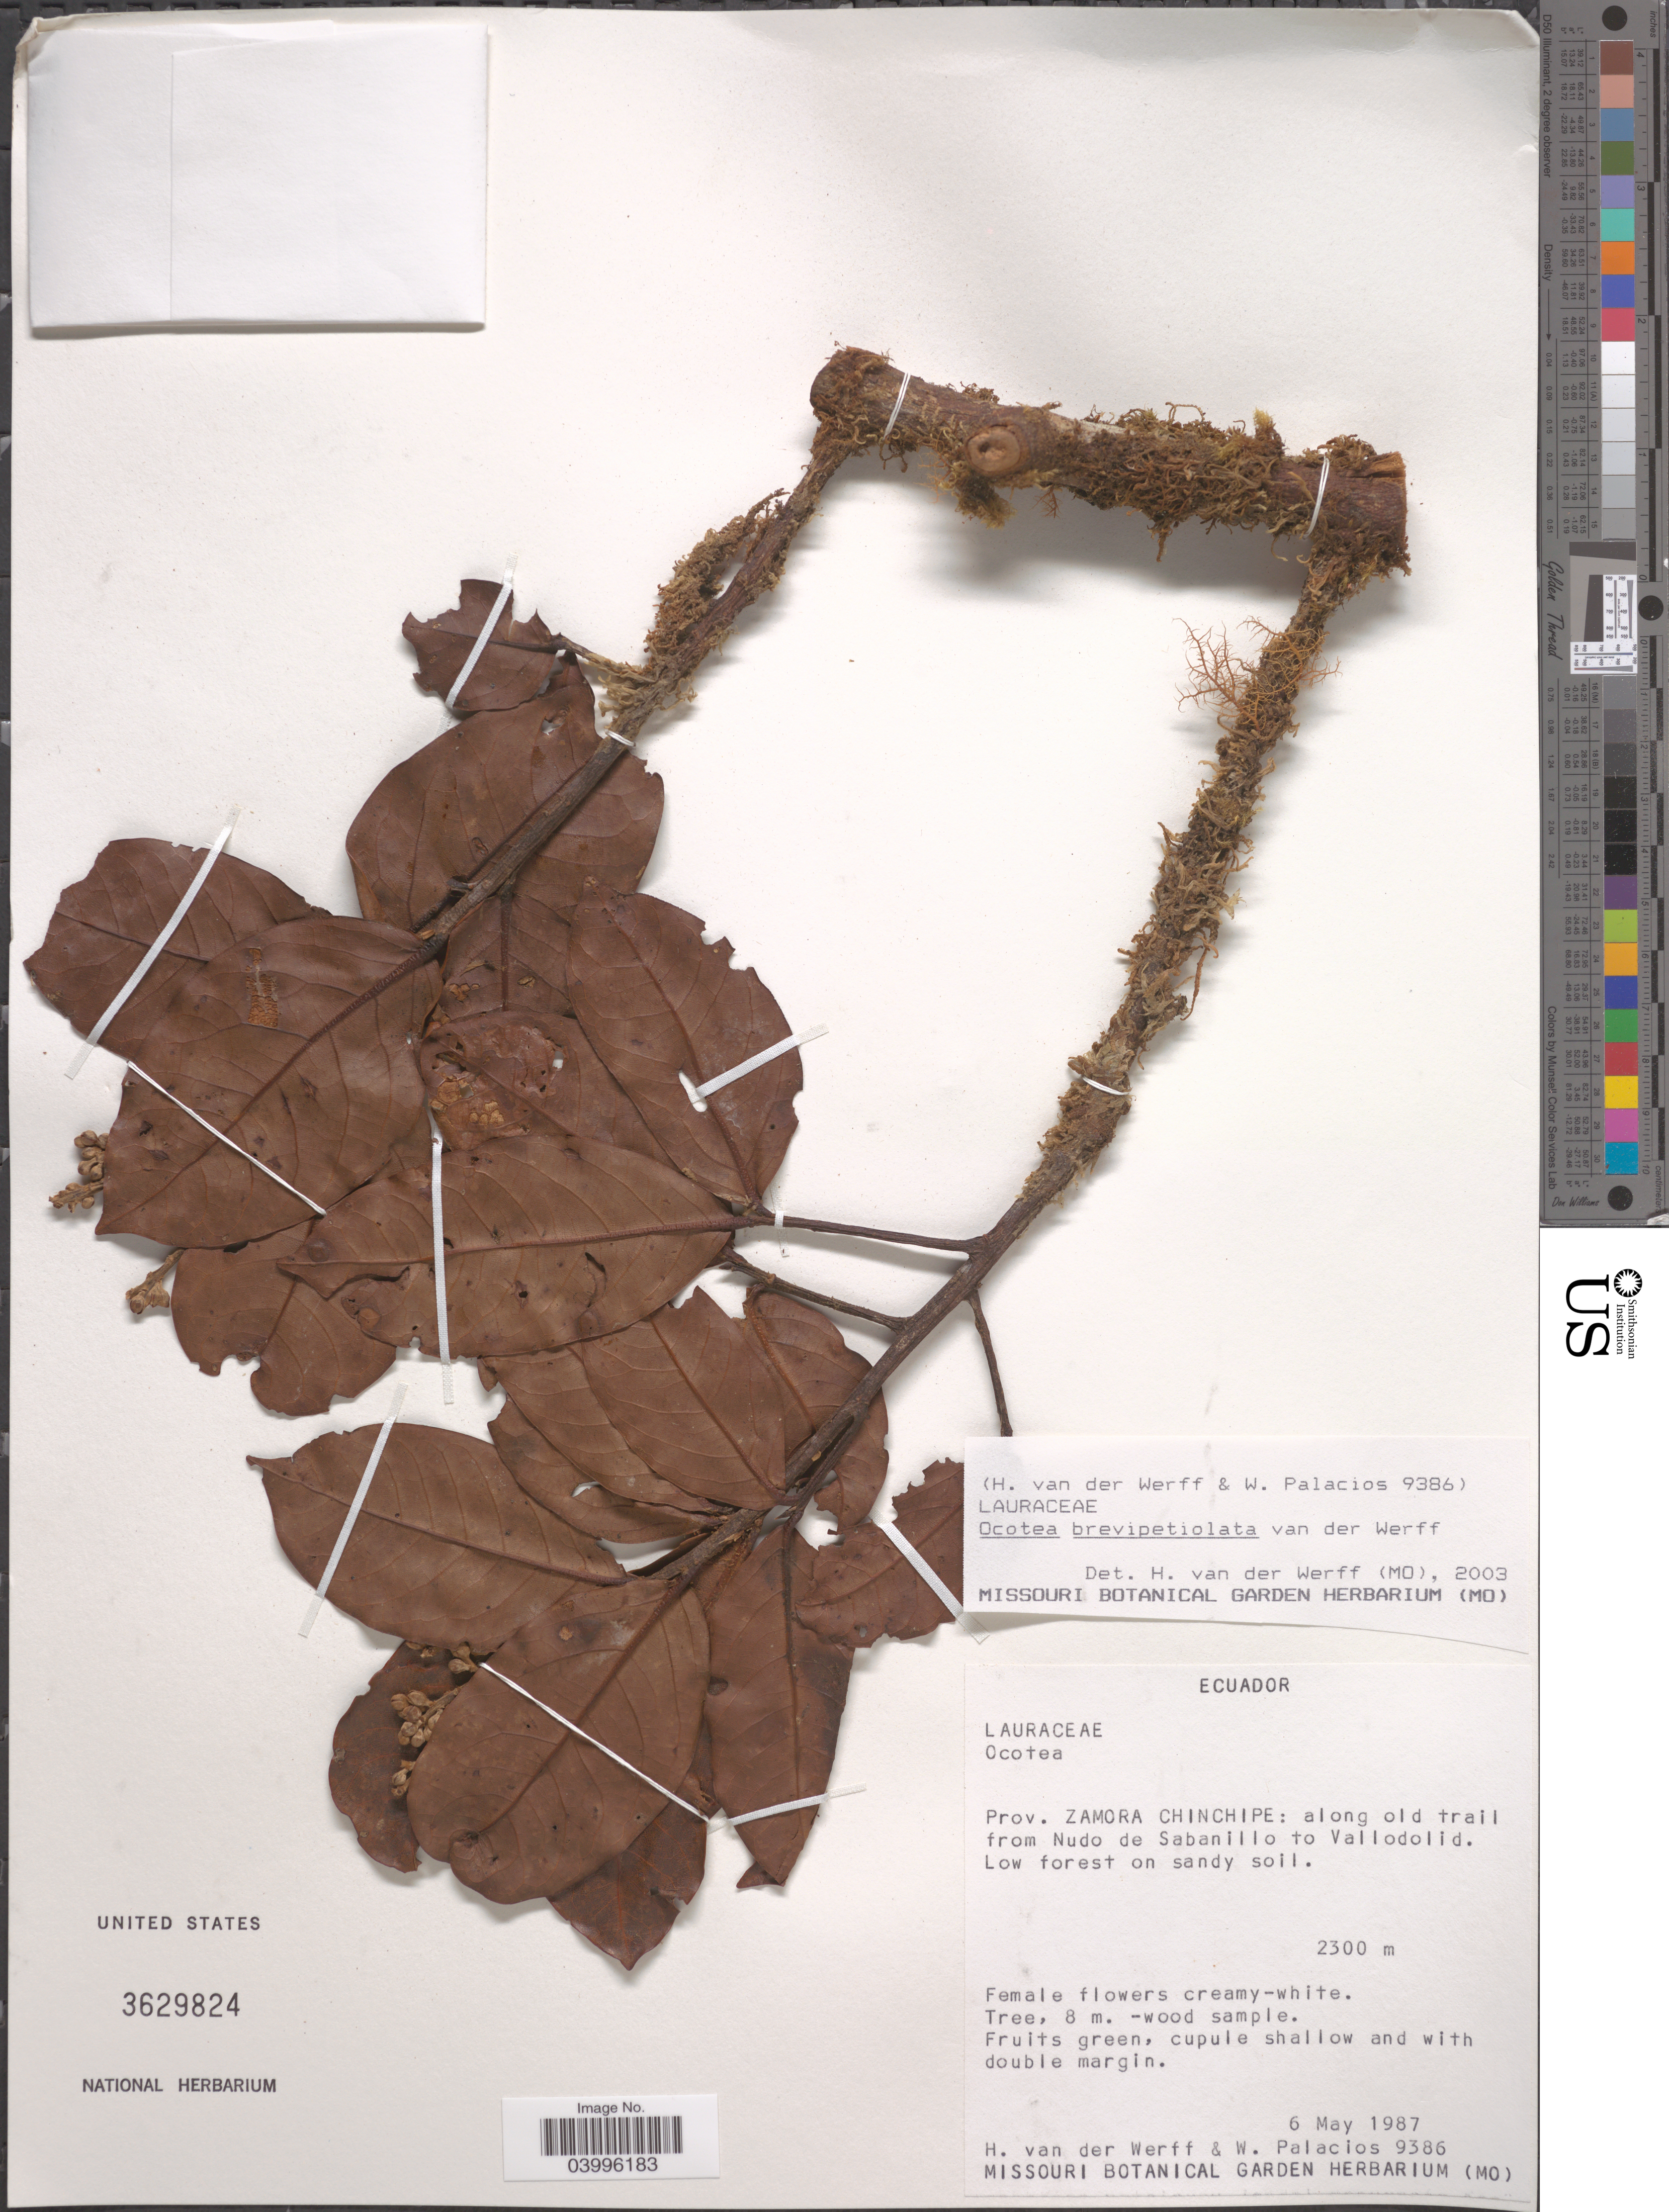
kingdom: Plantae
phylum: Tracheophyta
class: Magnoliopsida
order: Laurales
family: Lauraceae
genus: Ocotea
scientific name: Ocotea brevipetiolata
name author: van der Werff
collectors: H. van der Werff & W. Palacios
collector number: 9386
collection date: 1987-05-06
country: Ecuador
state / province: Zamora-Chinchipe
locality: Along old trail from Nudo de Sabanillo to Wallodolid.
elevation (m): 2300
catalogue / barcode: US 3629824